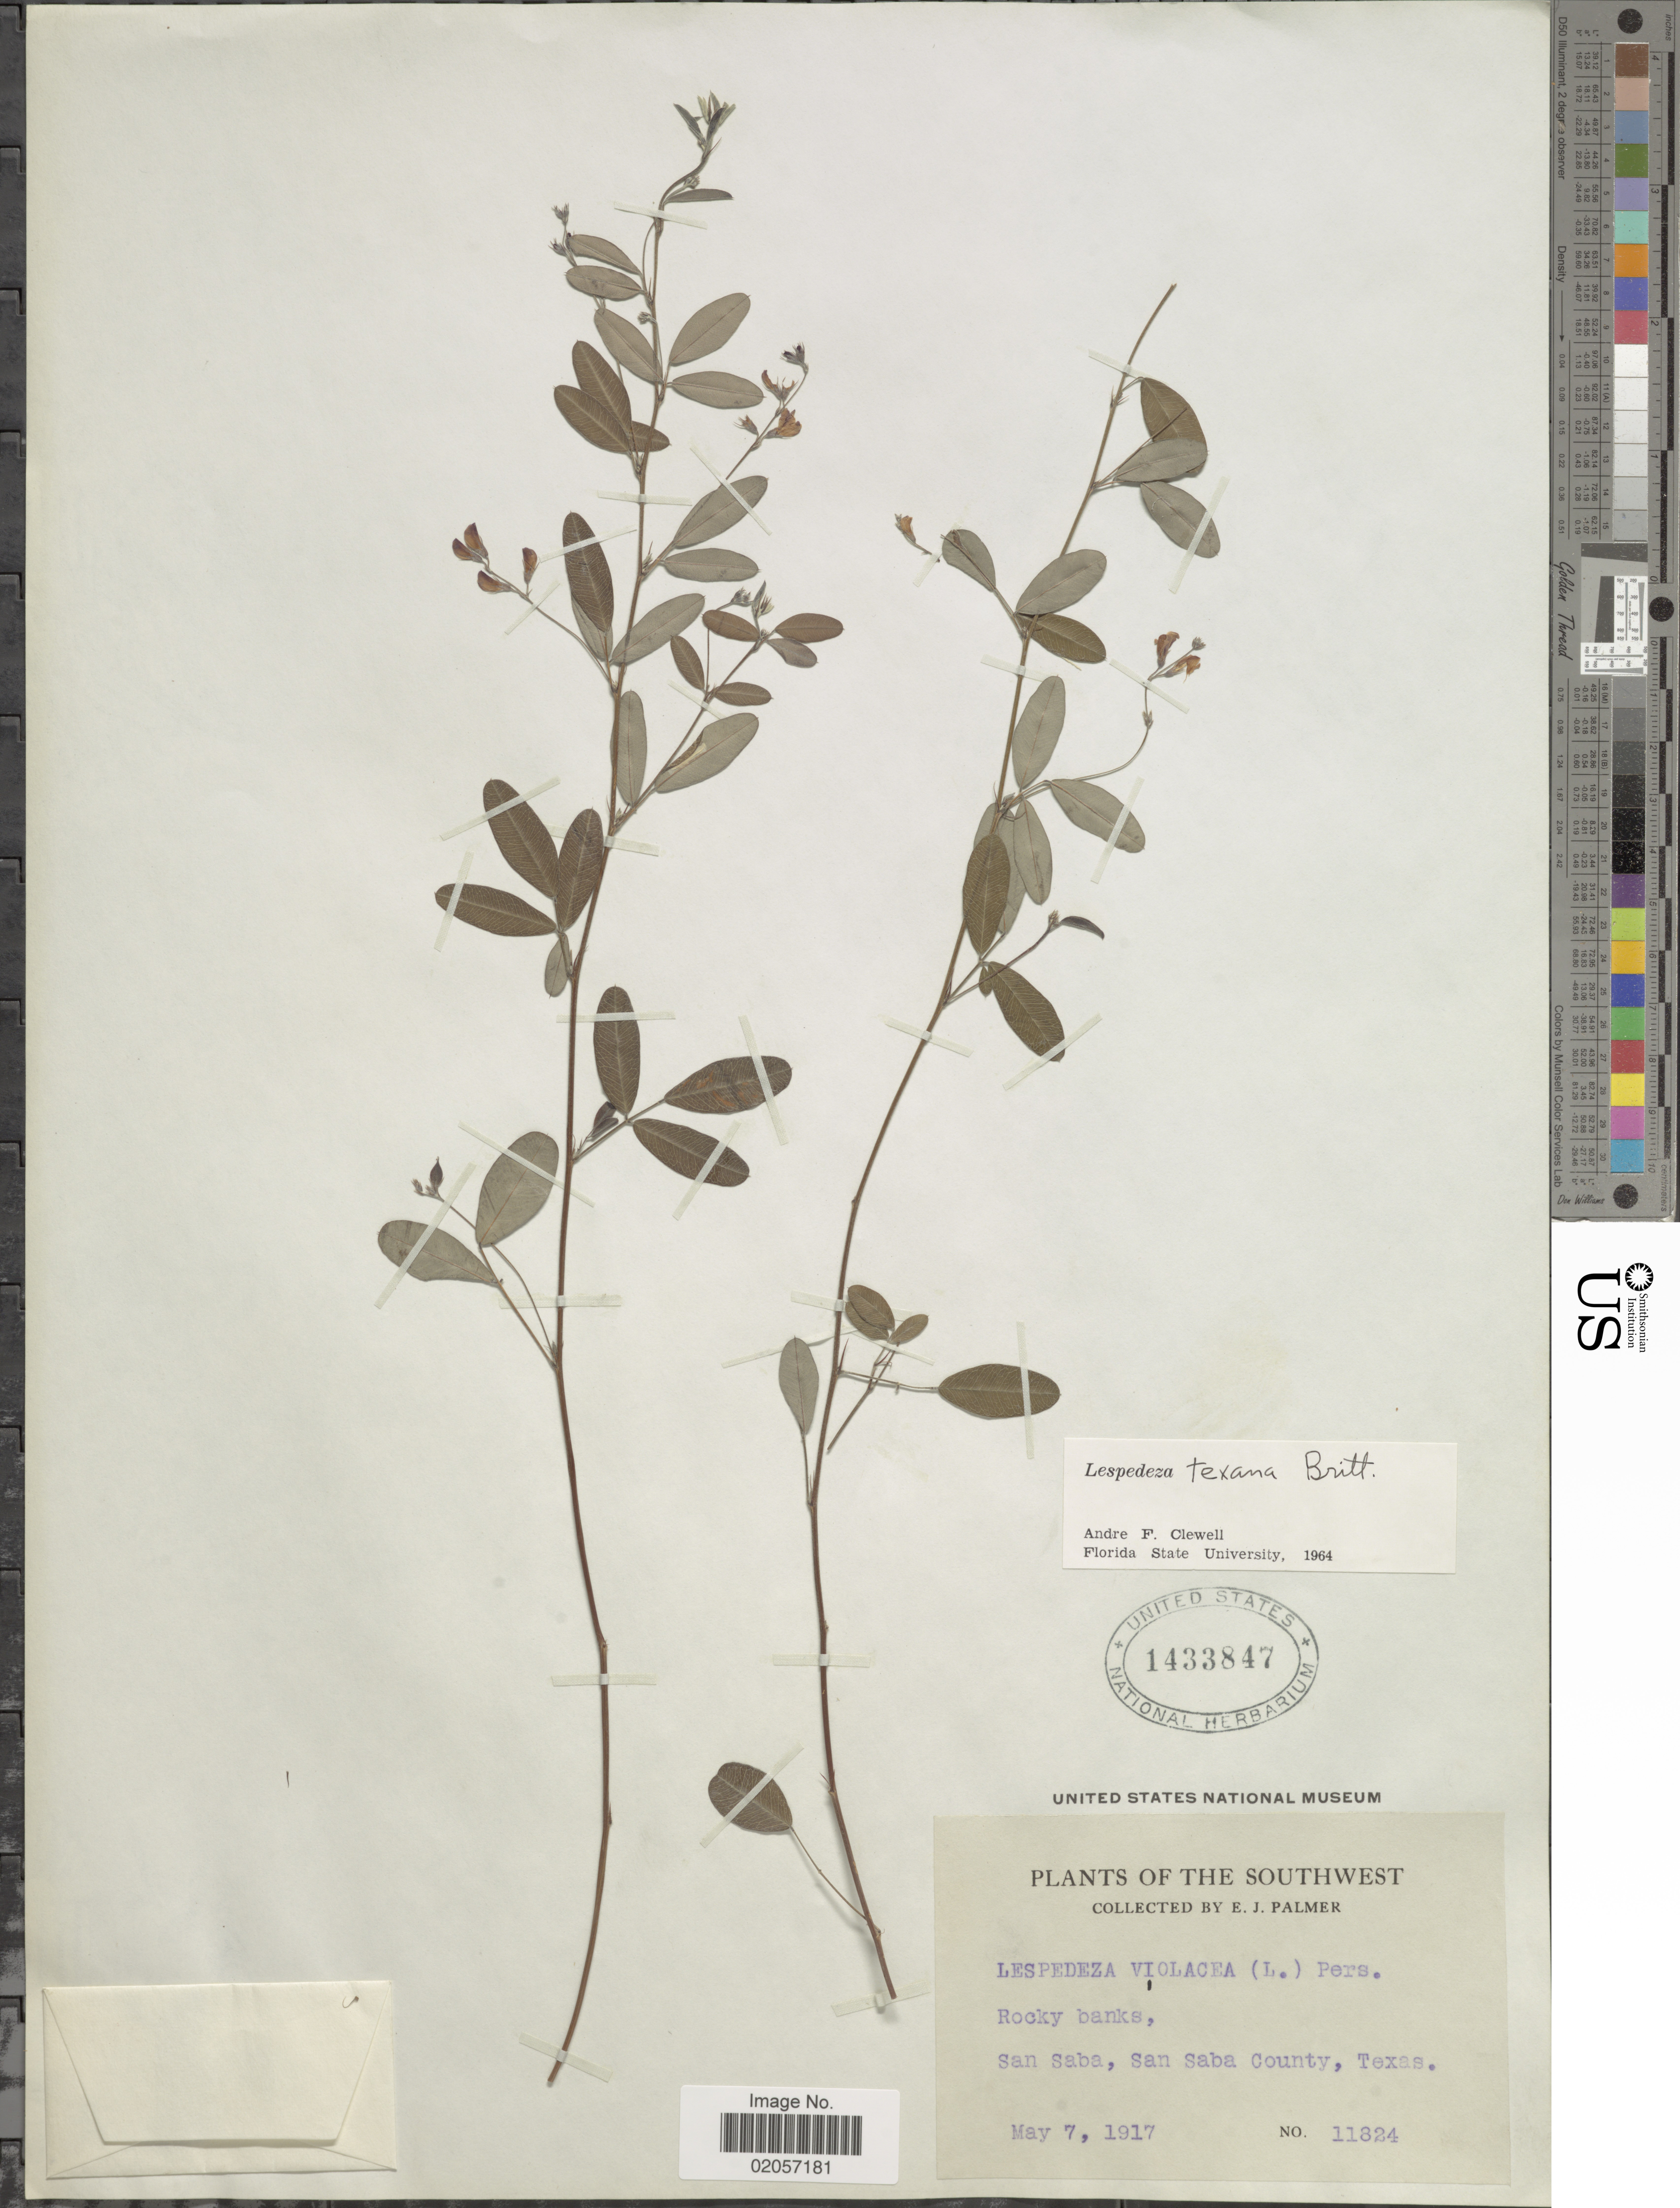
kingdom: Plantae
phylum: Tracheophyta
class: Magnoliopsida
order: Fabales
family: Fabaceae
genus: Lespedeza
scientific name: Lespedeza texana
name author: Britton in Small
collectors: E. J. Palmer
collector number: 11824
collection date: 1917-05-07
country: United States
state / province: Texas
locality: The Southwest. San Saba, San Saba County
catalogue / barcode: US 1433847